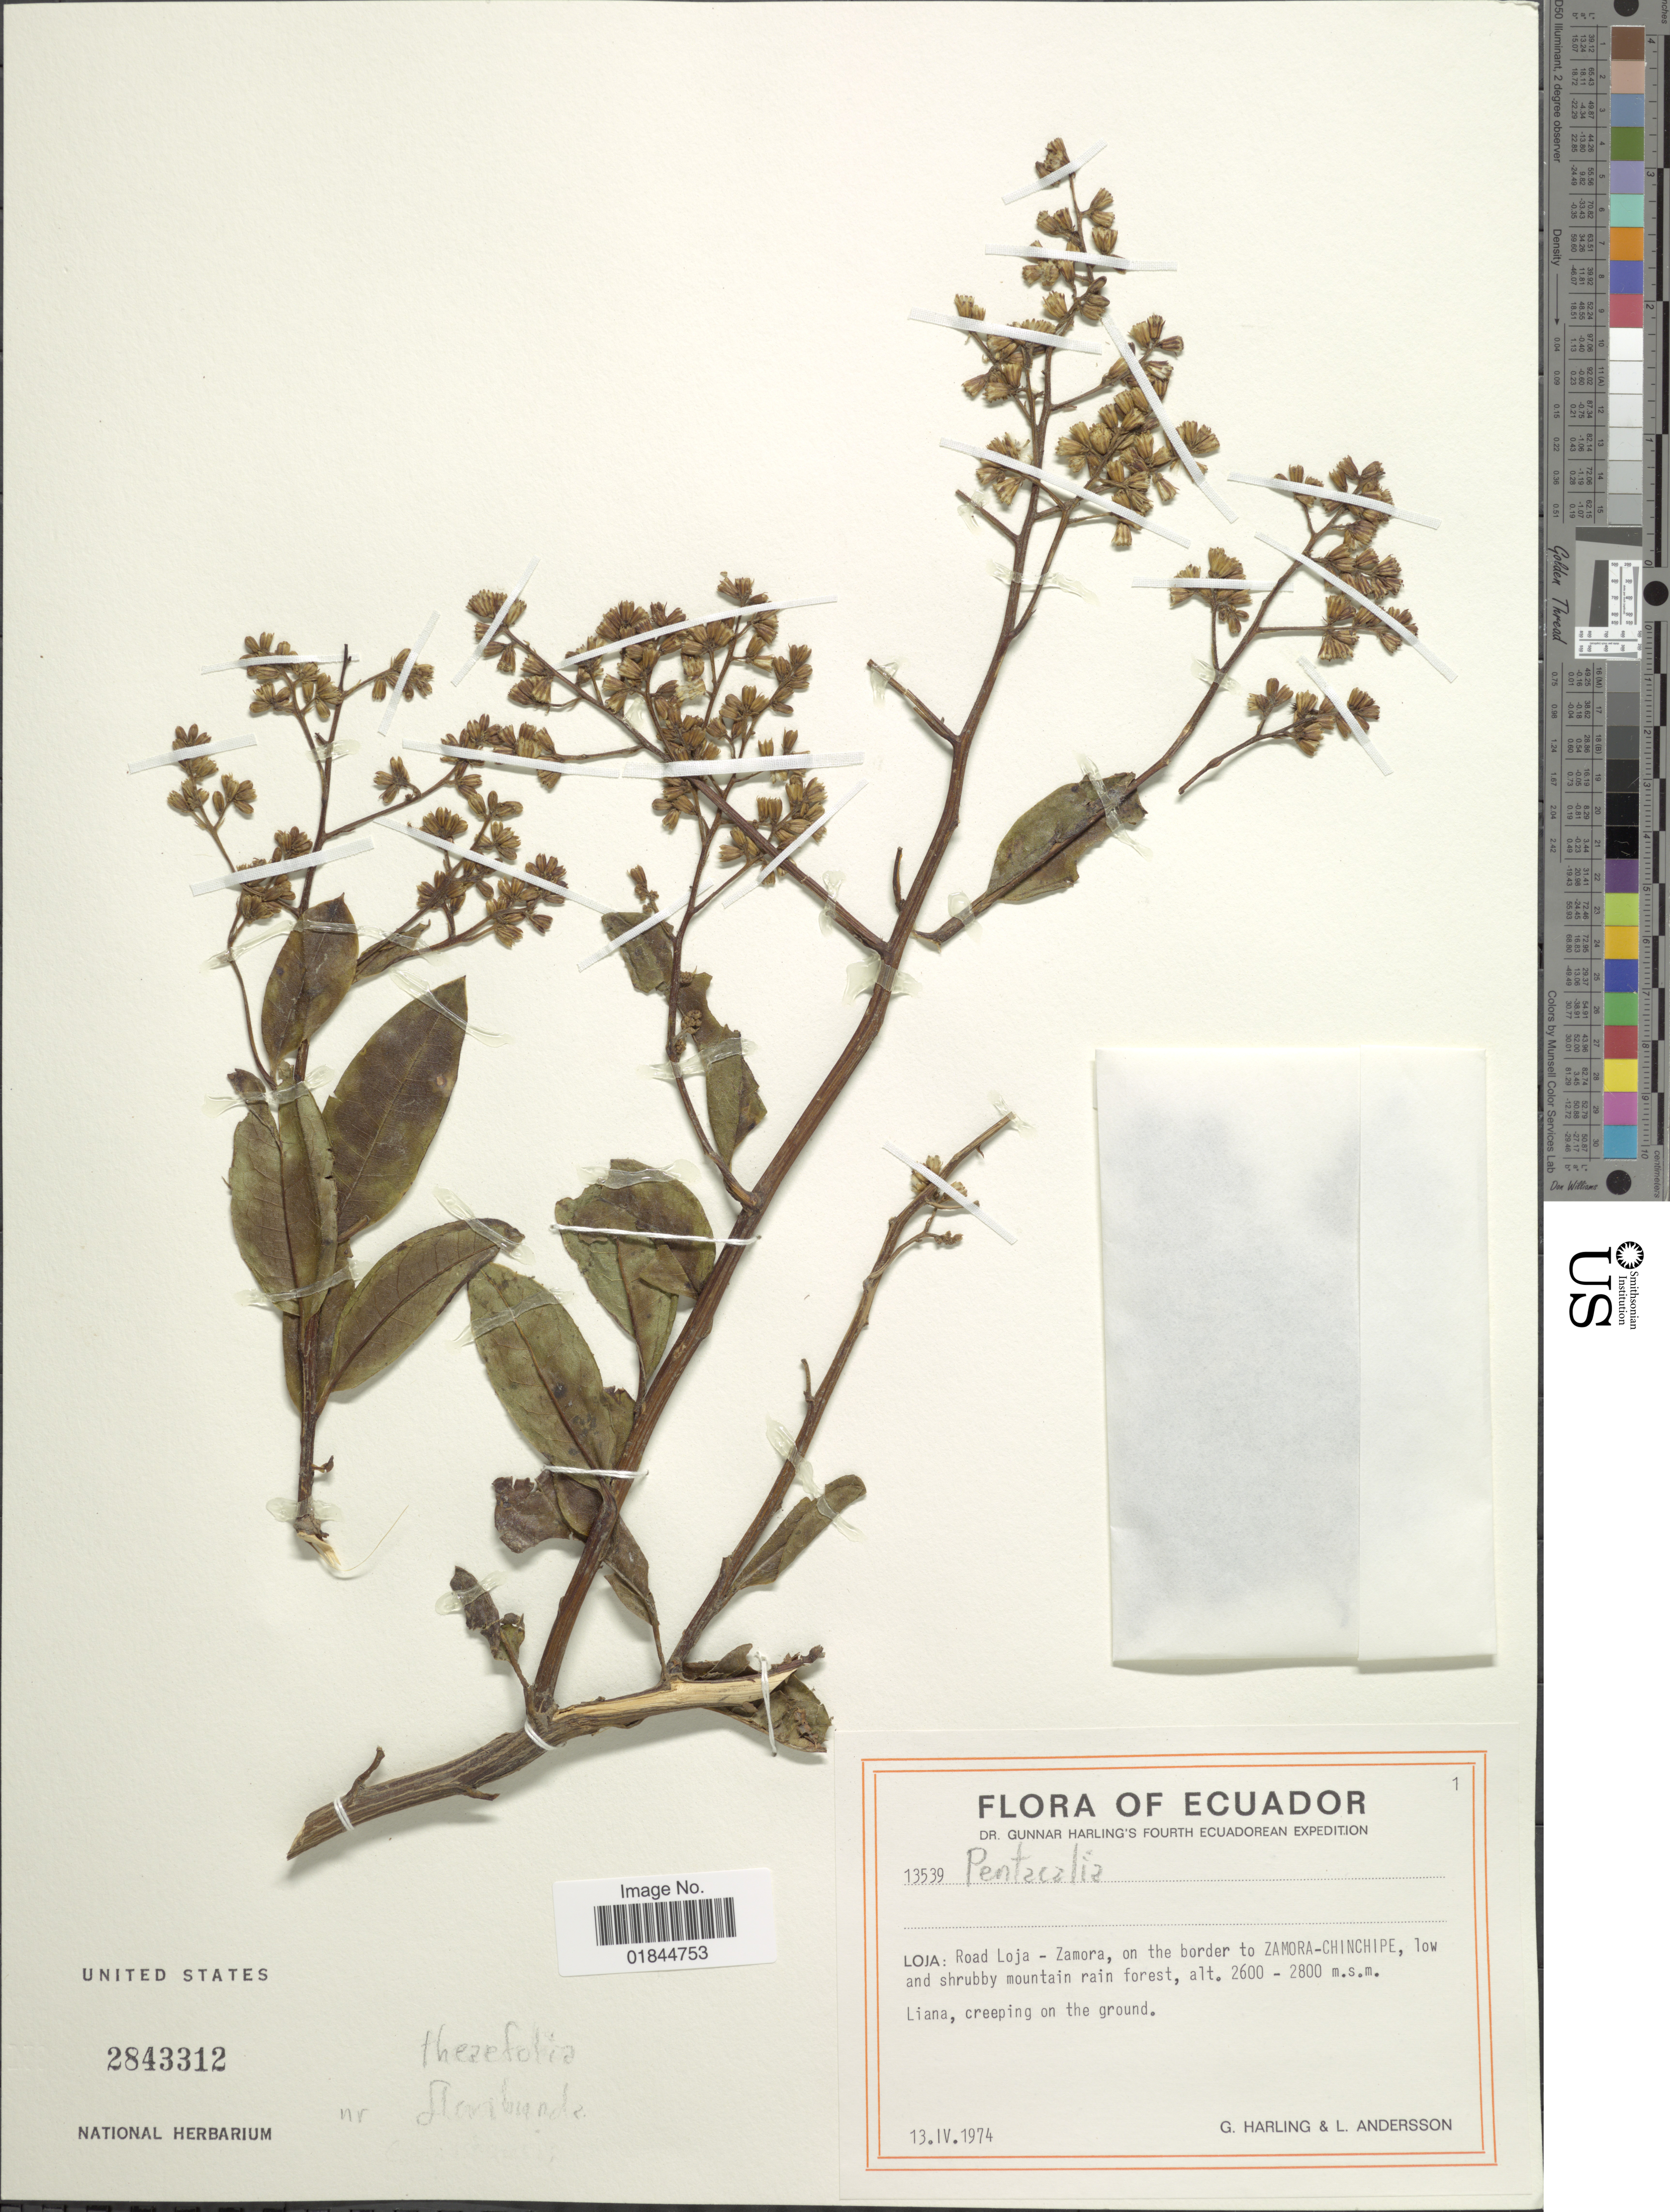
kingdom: Plantae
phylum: Tracheophyta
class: Magnoliopsida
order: Asterales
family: Asteraceae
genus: Pentacalia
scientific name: Pentacalia sp.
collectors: G. Harling & L. Andersson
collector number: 13539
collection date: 1974-04-13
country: Ecuador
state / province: Loja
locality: Loja: Road Loja- Zamora, on the border to Zamora-Chinchipe,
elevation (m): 2600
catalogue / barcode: US 2843312